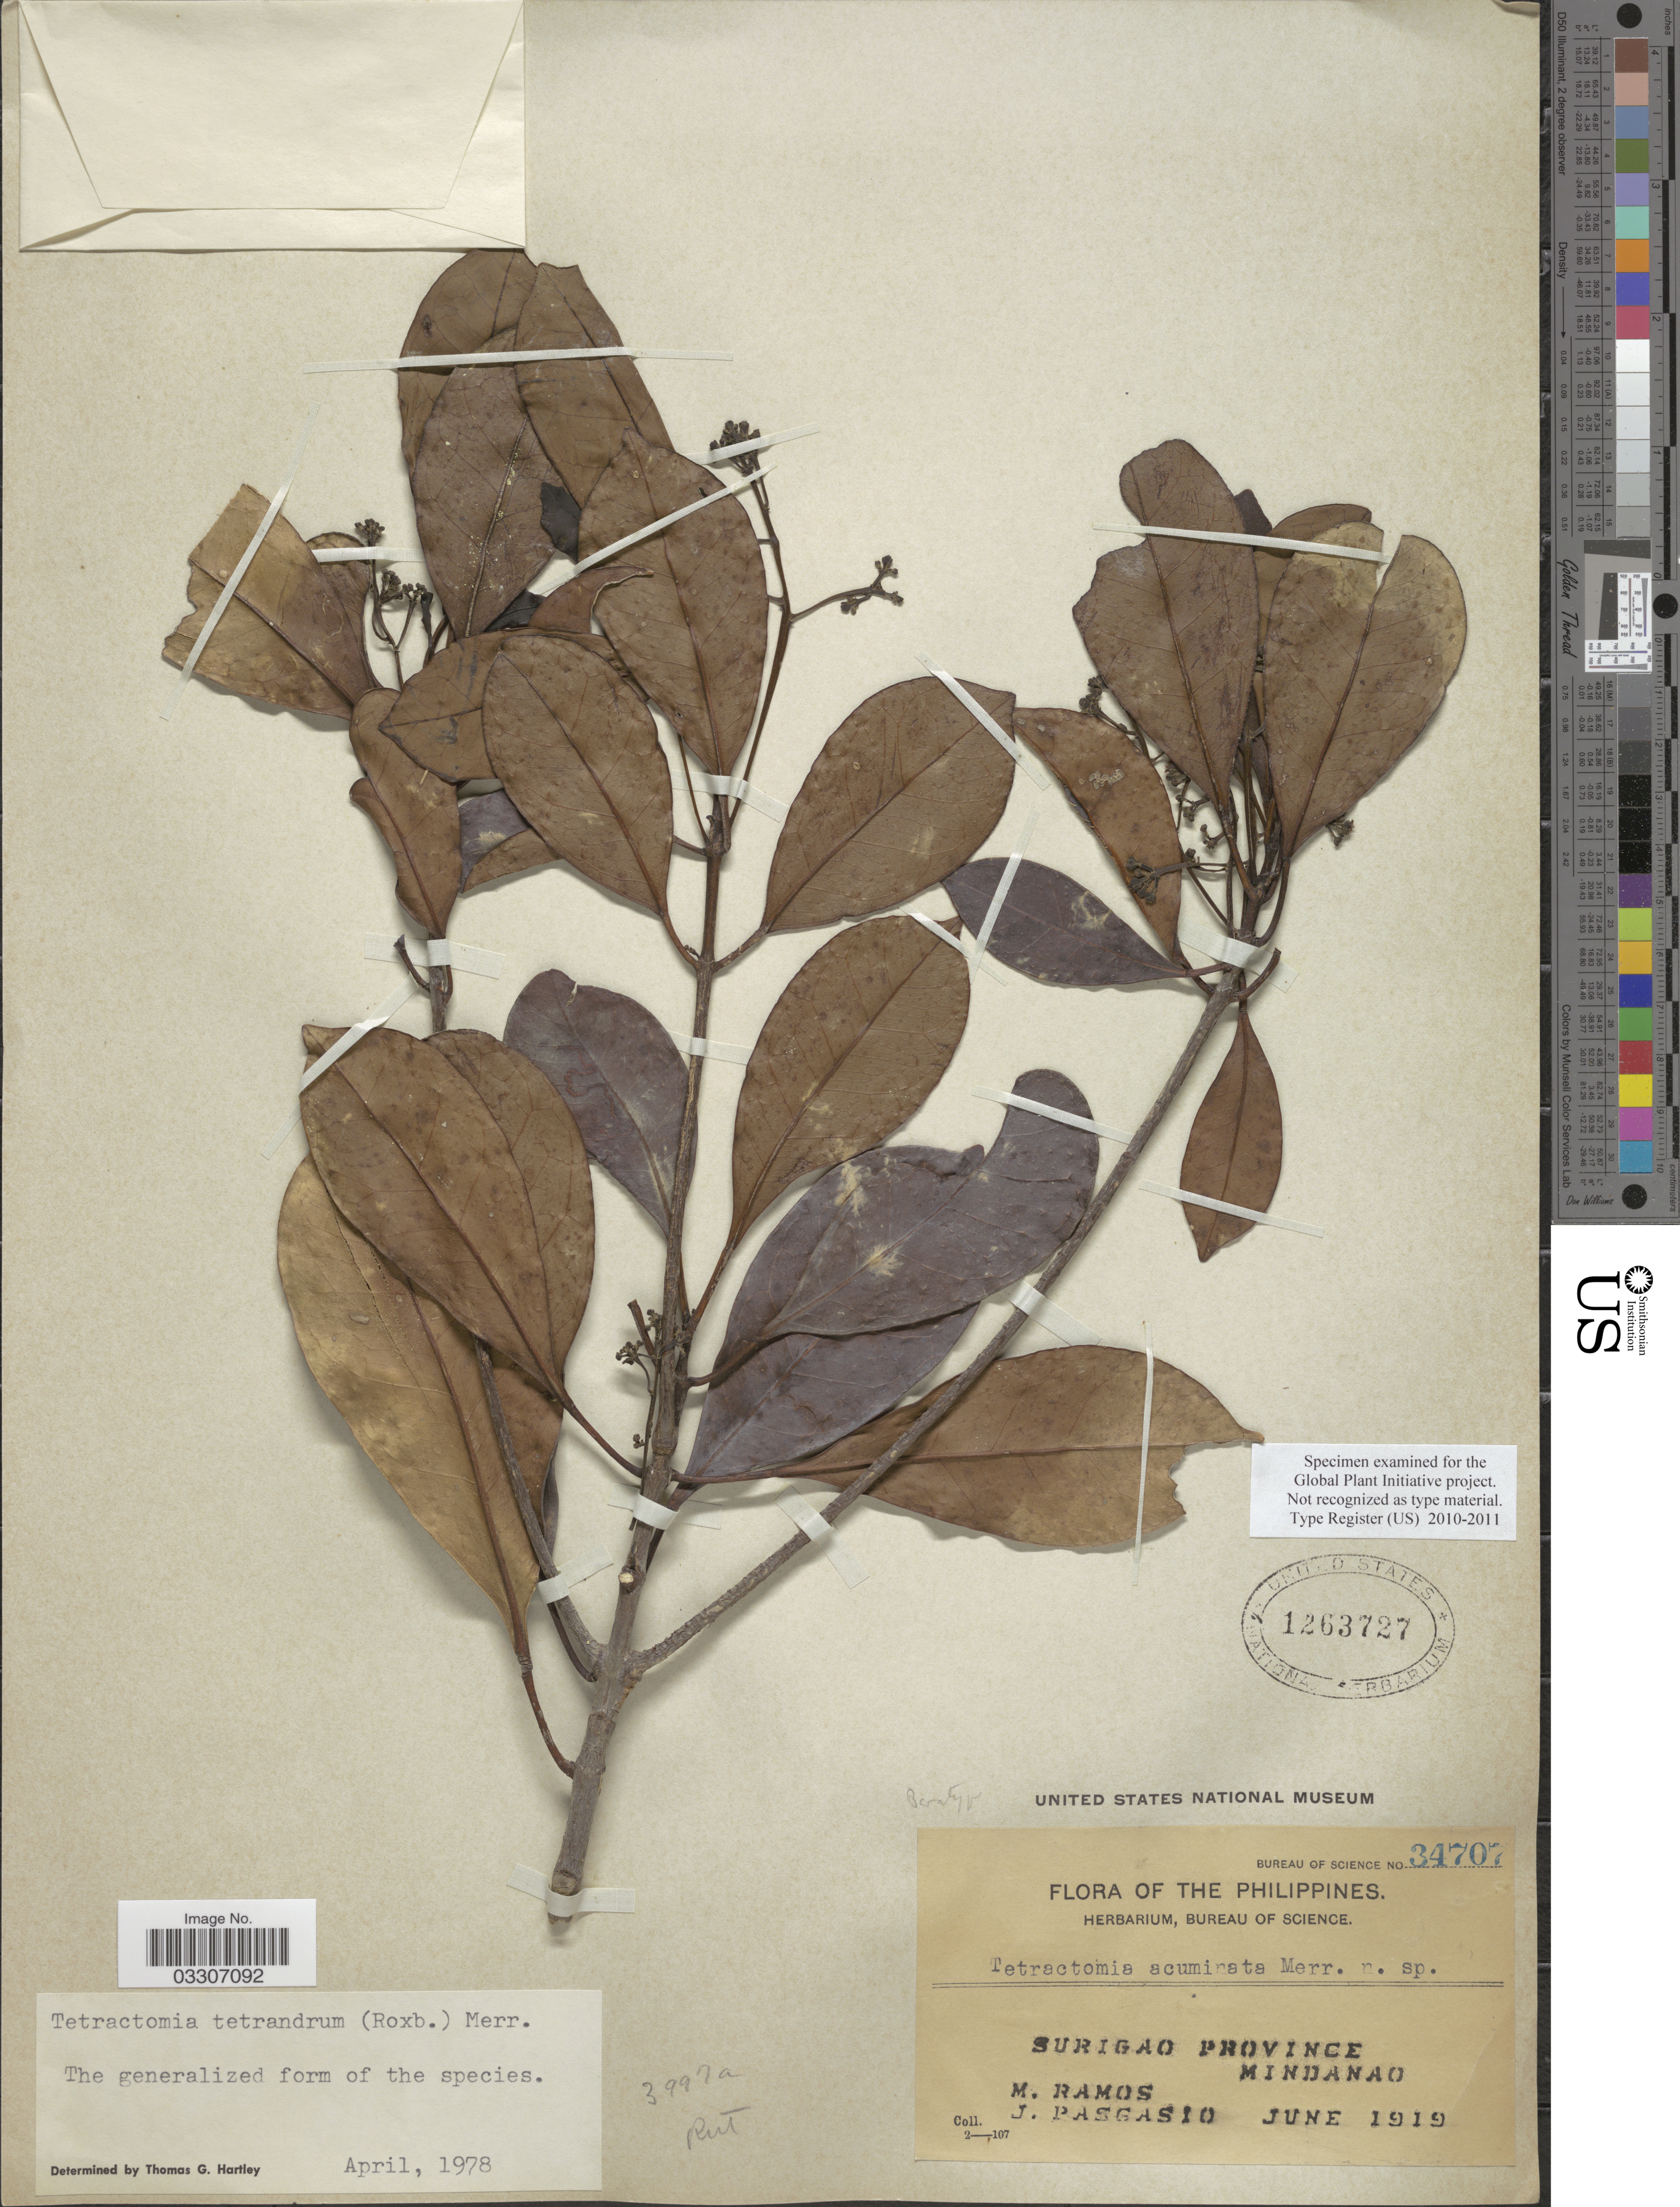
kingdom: Plantae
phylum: Tracheophyta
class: Magnoliopsida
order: Sapindales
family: Rutaceae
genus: Tetractomia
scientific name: Tetractomia tetrandra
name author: (Roxb.) Merr.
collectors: M. Ramos & J. Pasgasio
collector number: Bureau of Science 34707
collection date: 1919-06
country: Philippines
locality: Surigao Province Mindanao.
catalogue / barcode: US 1263727